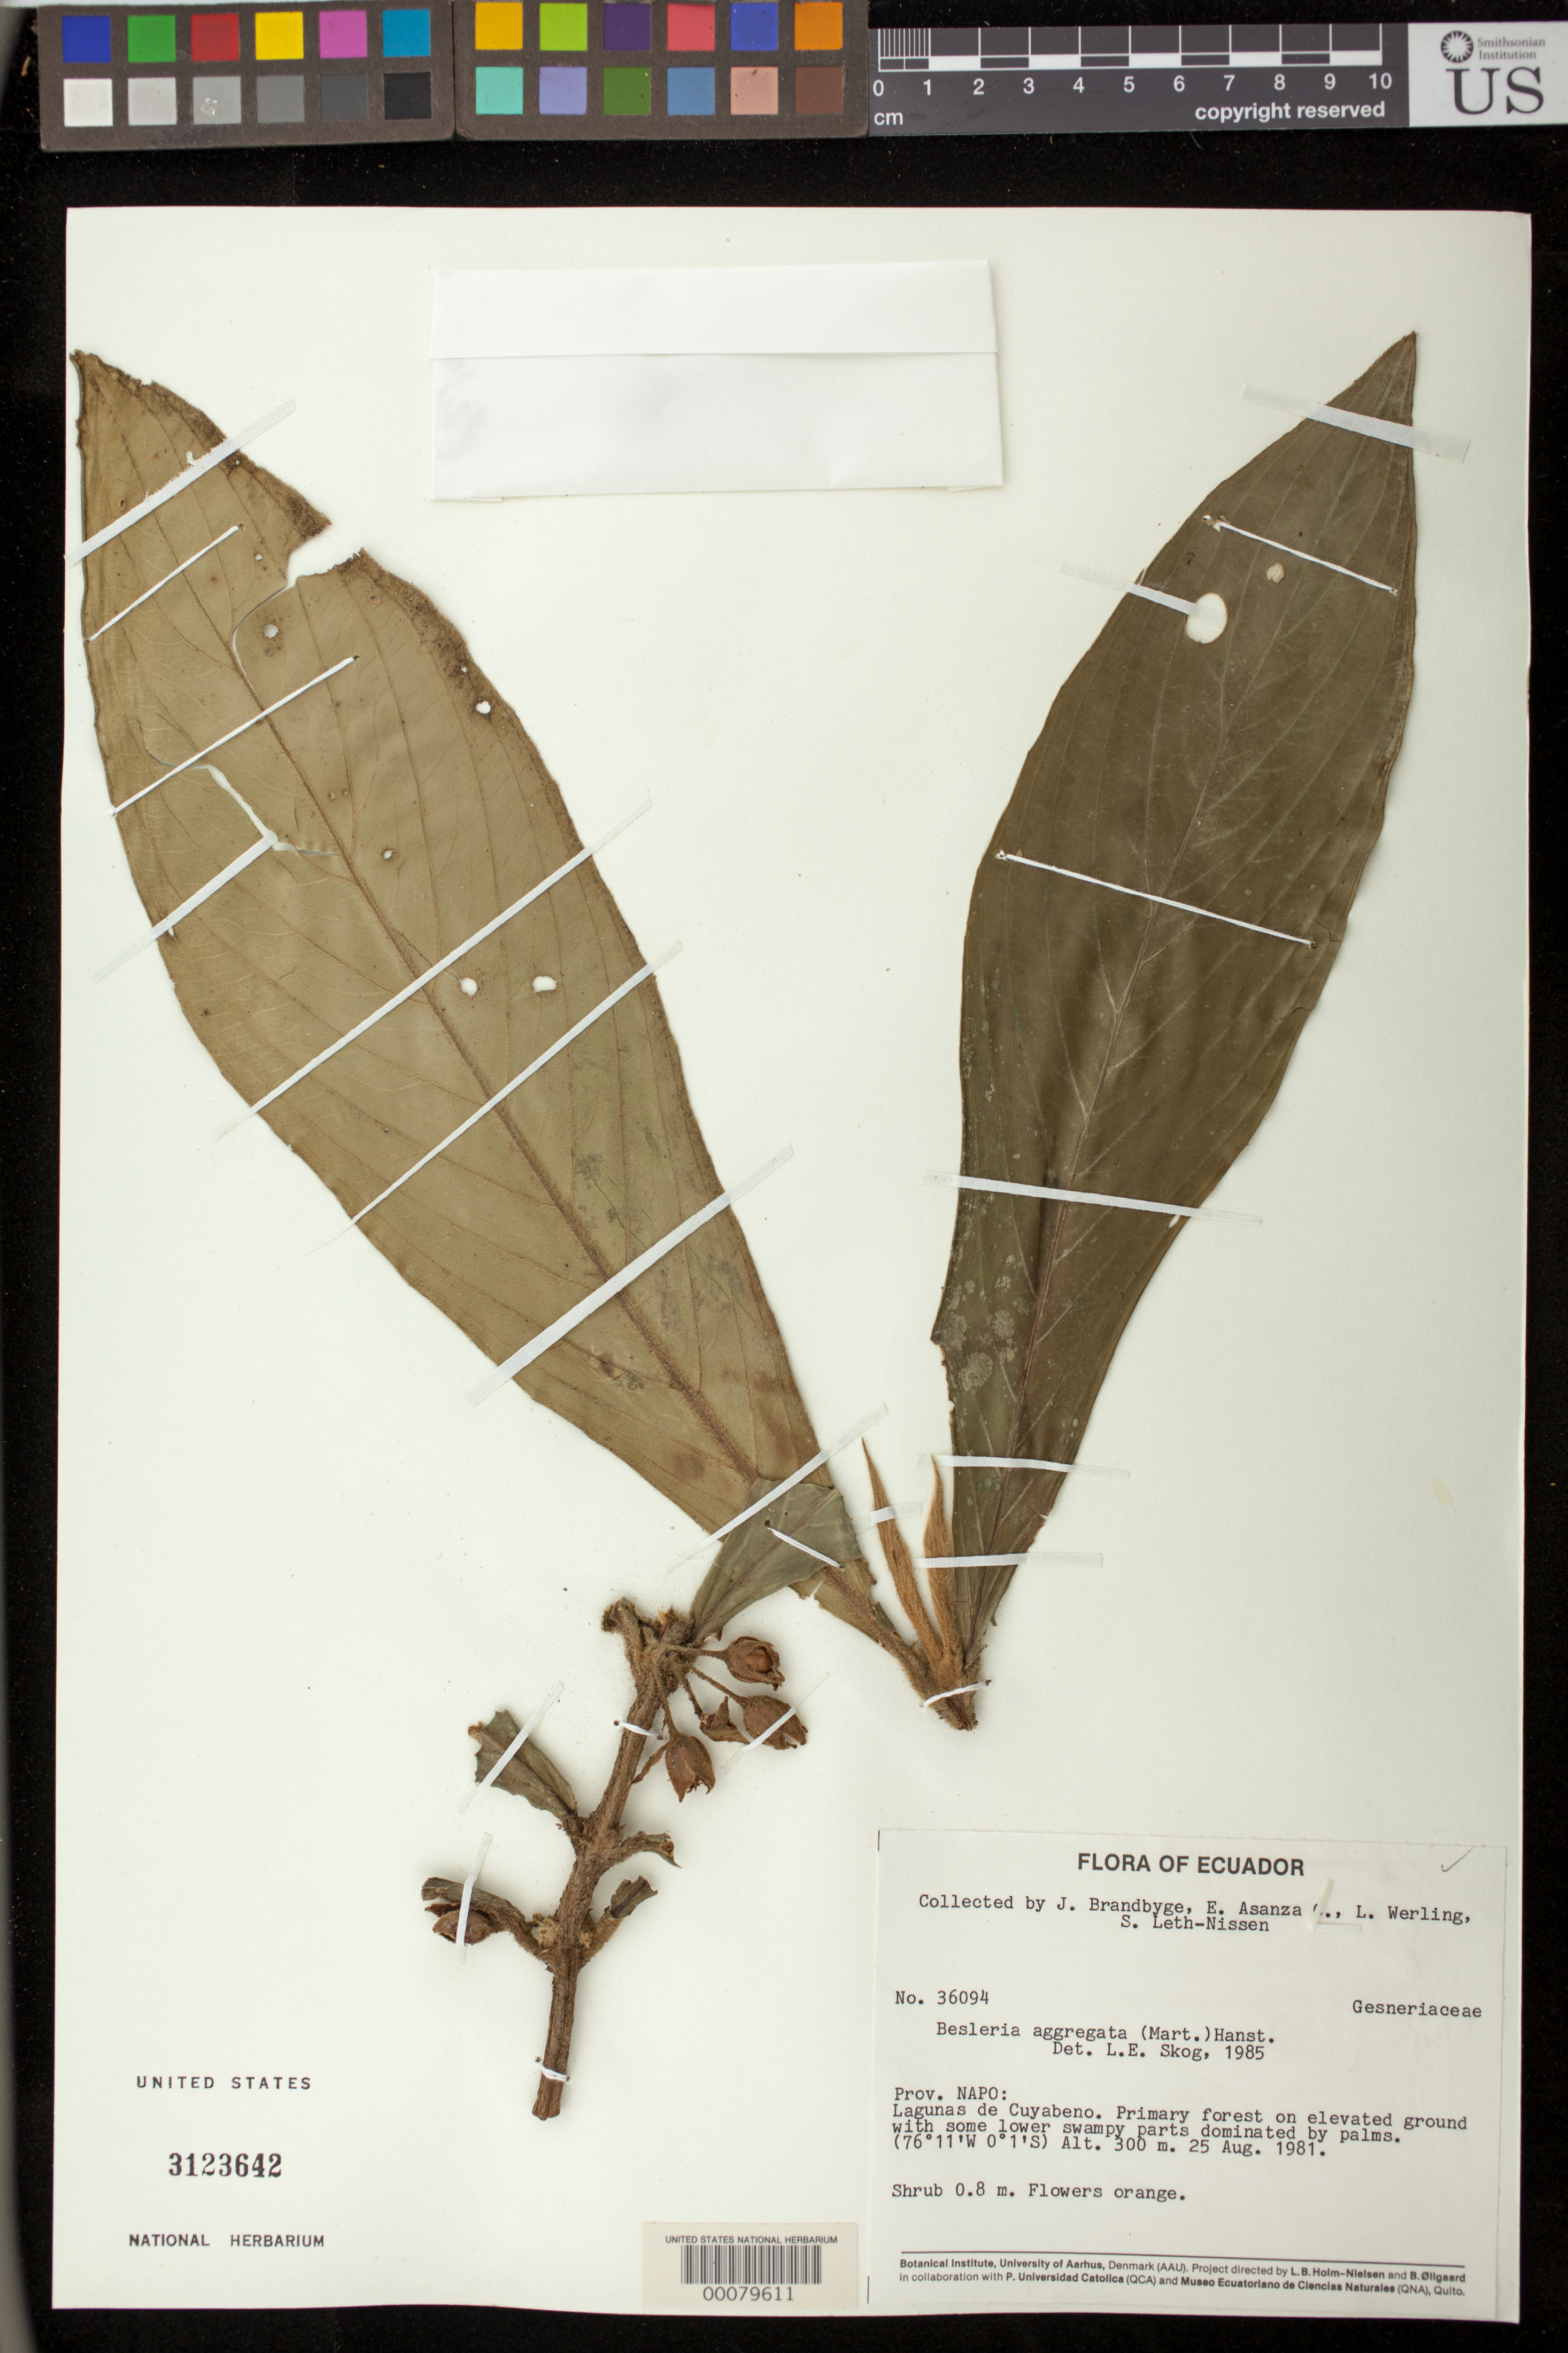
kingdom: Plantae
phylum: Tracheophyta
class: Magnoliopsida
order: Lamiales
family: Gesneriaceae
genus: Besleria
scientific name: Besleria aggregata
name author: (Mart.) Hanst.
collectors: J. Brandbyge, E. Asanza C., L. Werling & S. Leth-Nissen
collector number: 36094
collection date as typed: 25 Aug 1981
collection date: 1981-08-25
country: Ecuador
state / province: Sucumbíos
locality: Napo.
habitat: Primary forest on elevated ground with some lower swampy parts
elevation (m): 300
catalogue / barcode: US 3123642